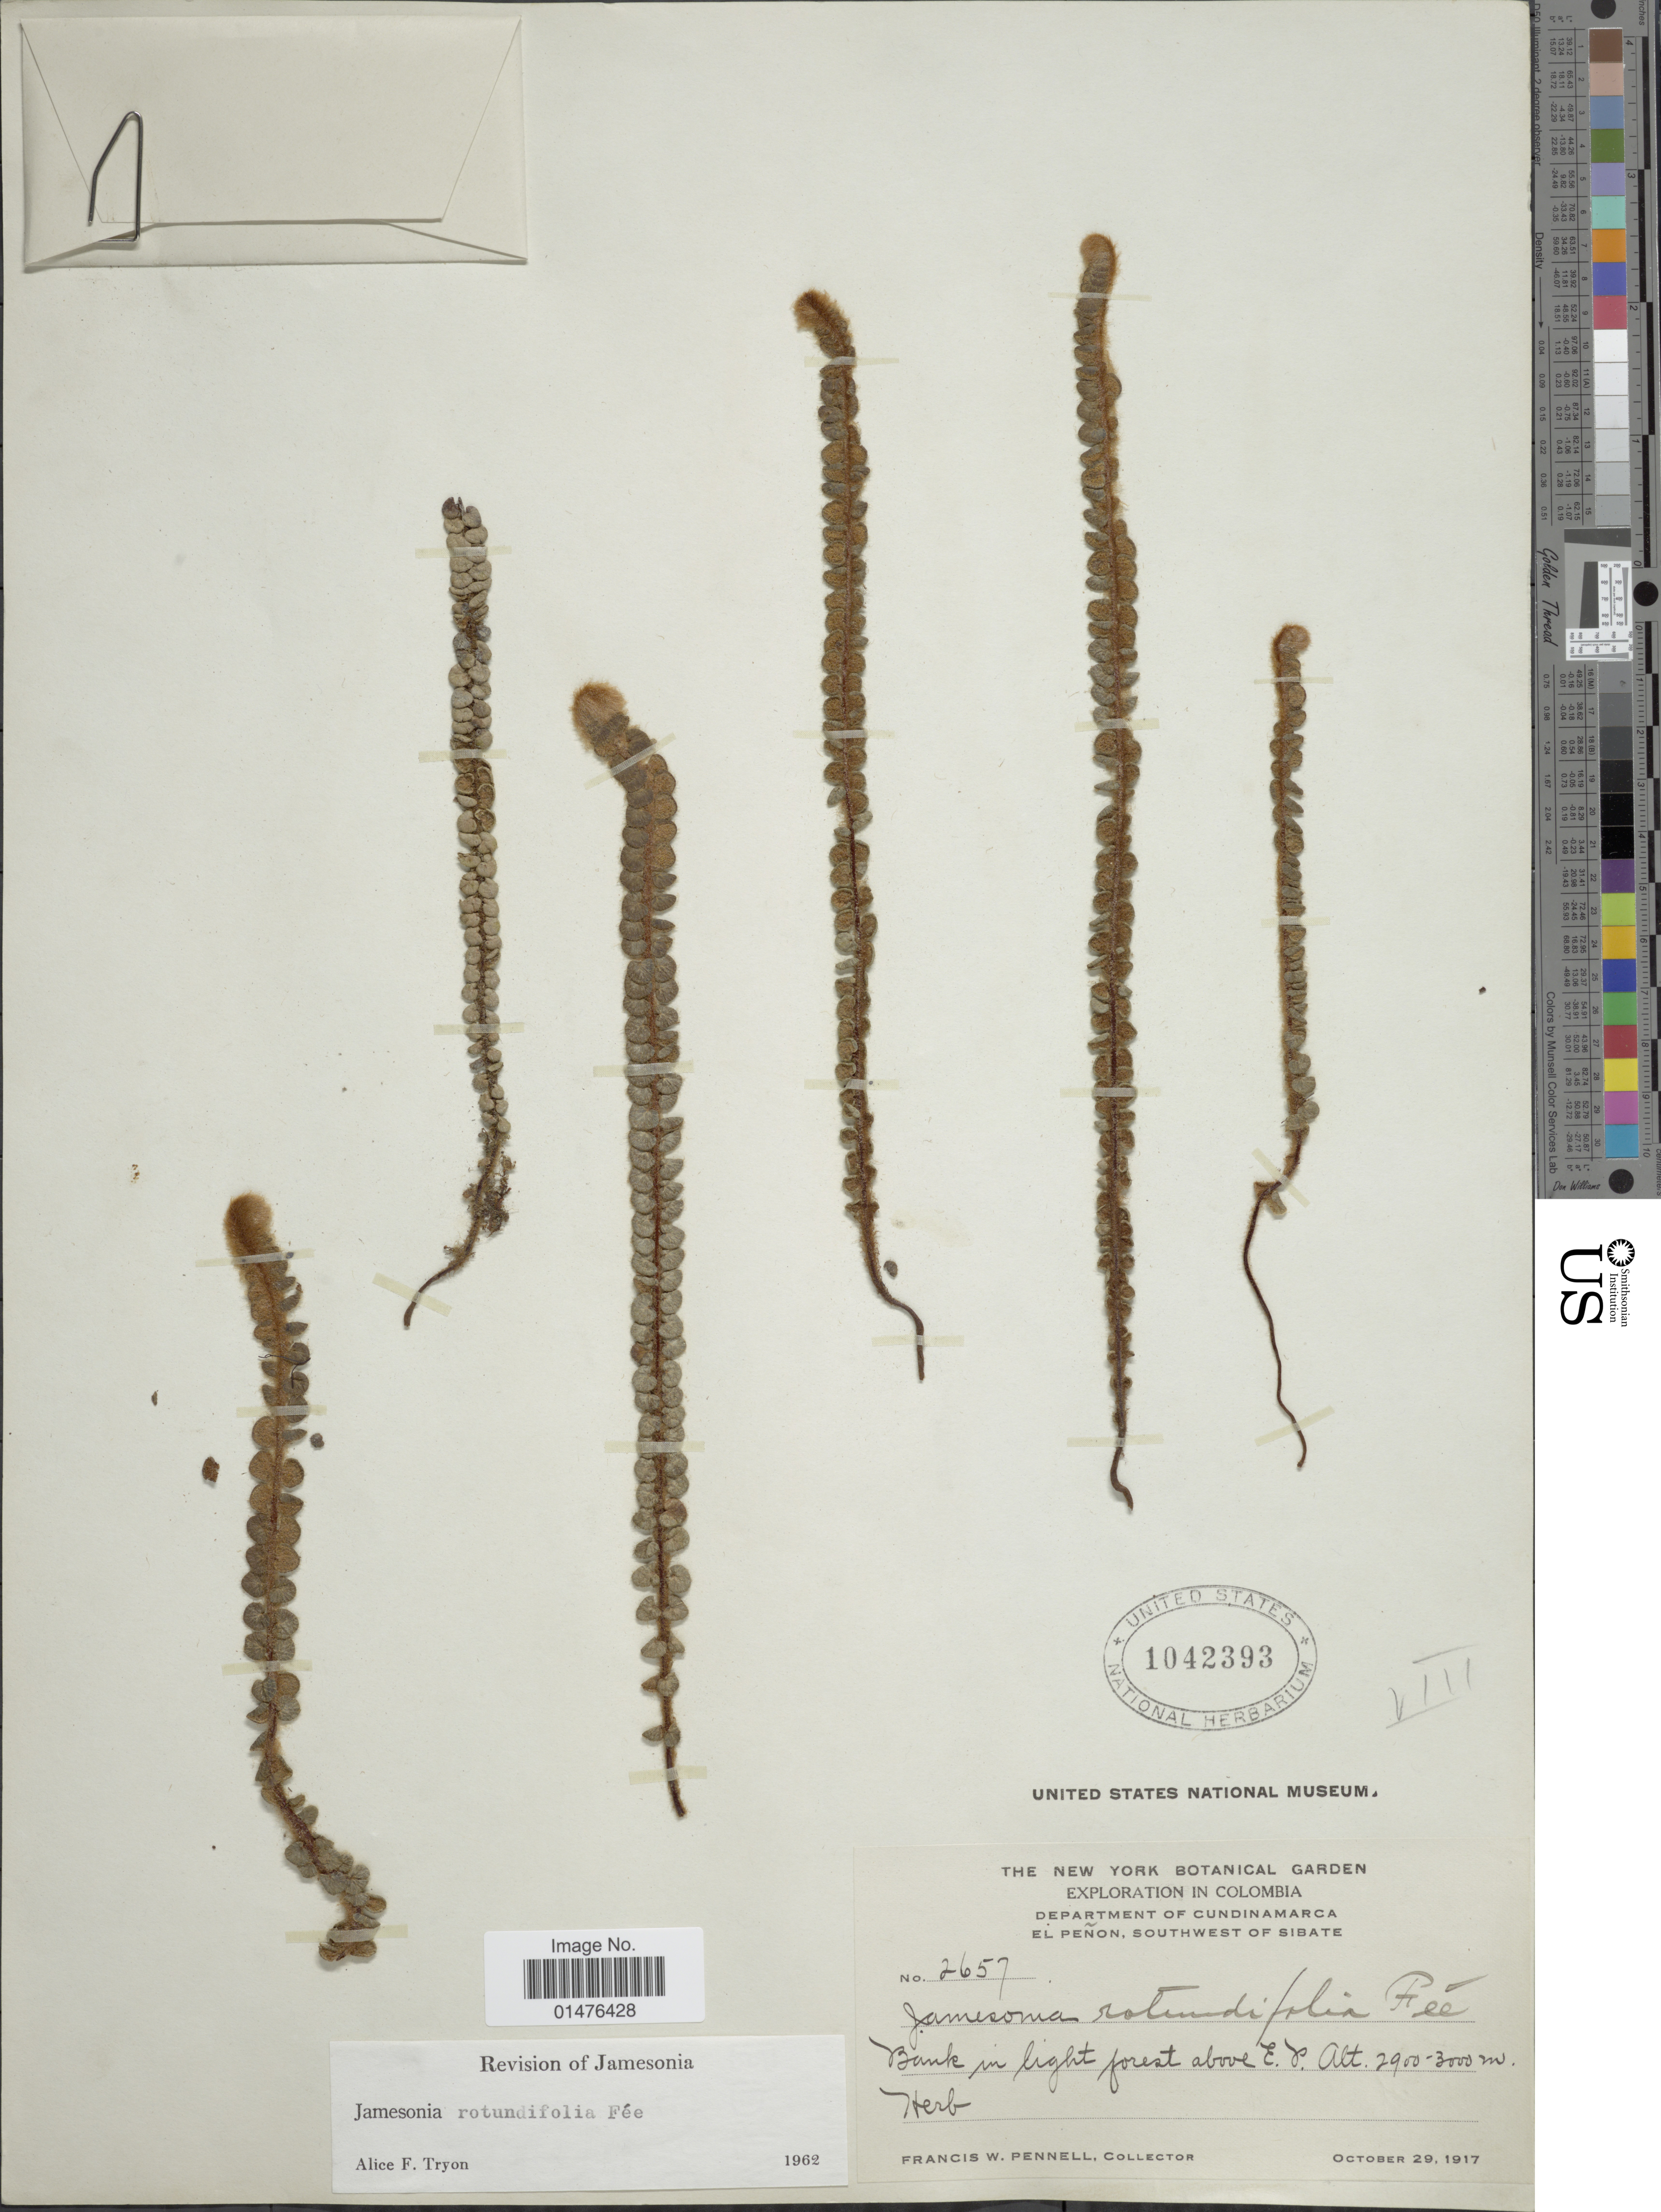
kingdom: Plantae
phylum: Tracheophyta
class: Polypodiopsida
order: Polypodiales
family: Pteridaceae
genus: Jamesonia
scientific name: Jamesonia rotundifolia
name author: Fée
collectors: F. W. Pennell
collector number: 2657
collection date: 1917-10-29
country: Colombia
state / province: Cundinamarca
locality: Department of Cundinamarca, El Peñon, Southwest of Sibate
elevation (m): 2900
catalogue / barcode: US 1042393